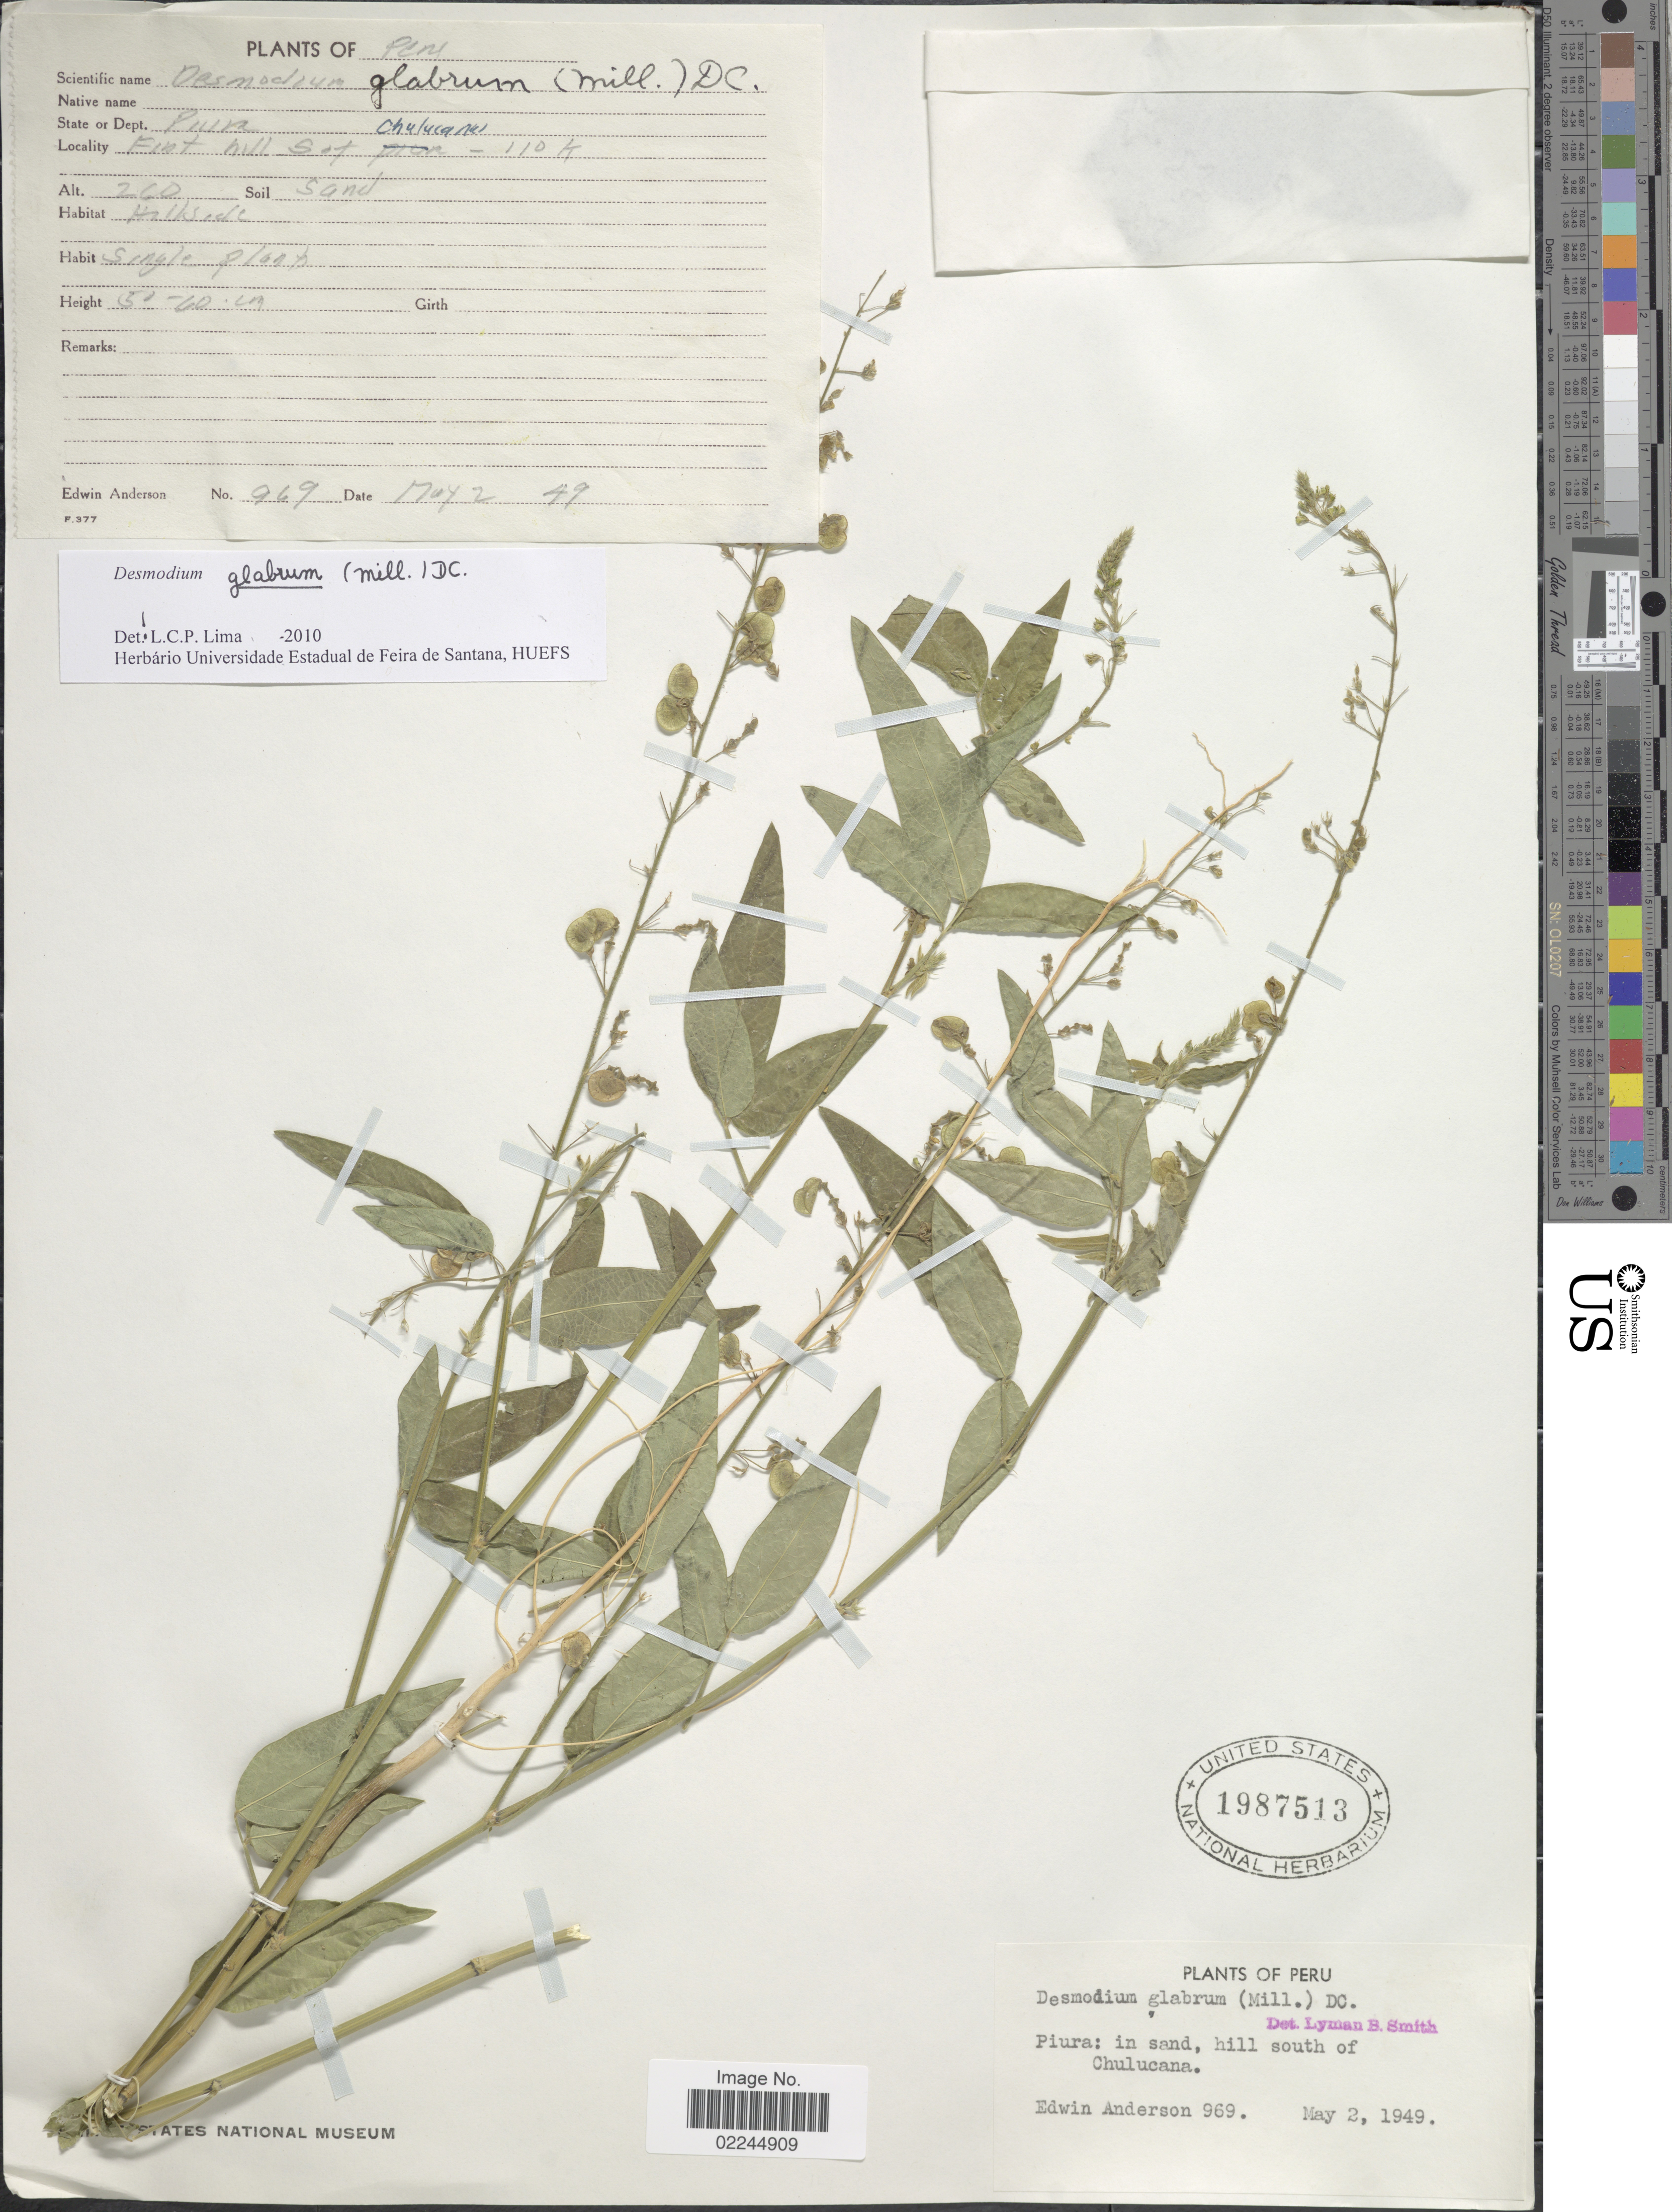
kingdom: Plantae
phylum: Tracheophyta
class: Magnoliopsida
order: Fabales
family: Fabaceae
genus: Desmodium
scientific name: Desmodium glabrum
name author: (Mill.) DC.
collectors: E. Anderson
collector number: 969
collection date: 1949-05-02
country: Peru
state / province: Piura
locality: Hill south of Chulucana-110k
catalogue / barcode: US 1987513